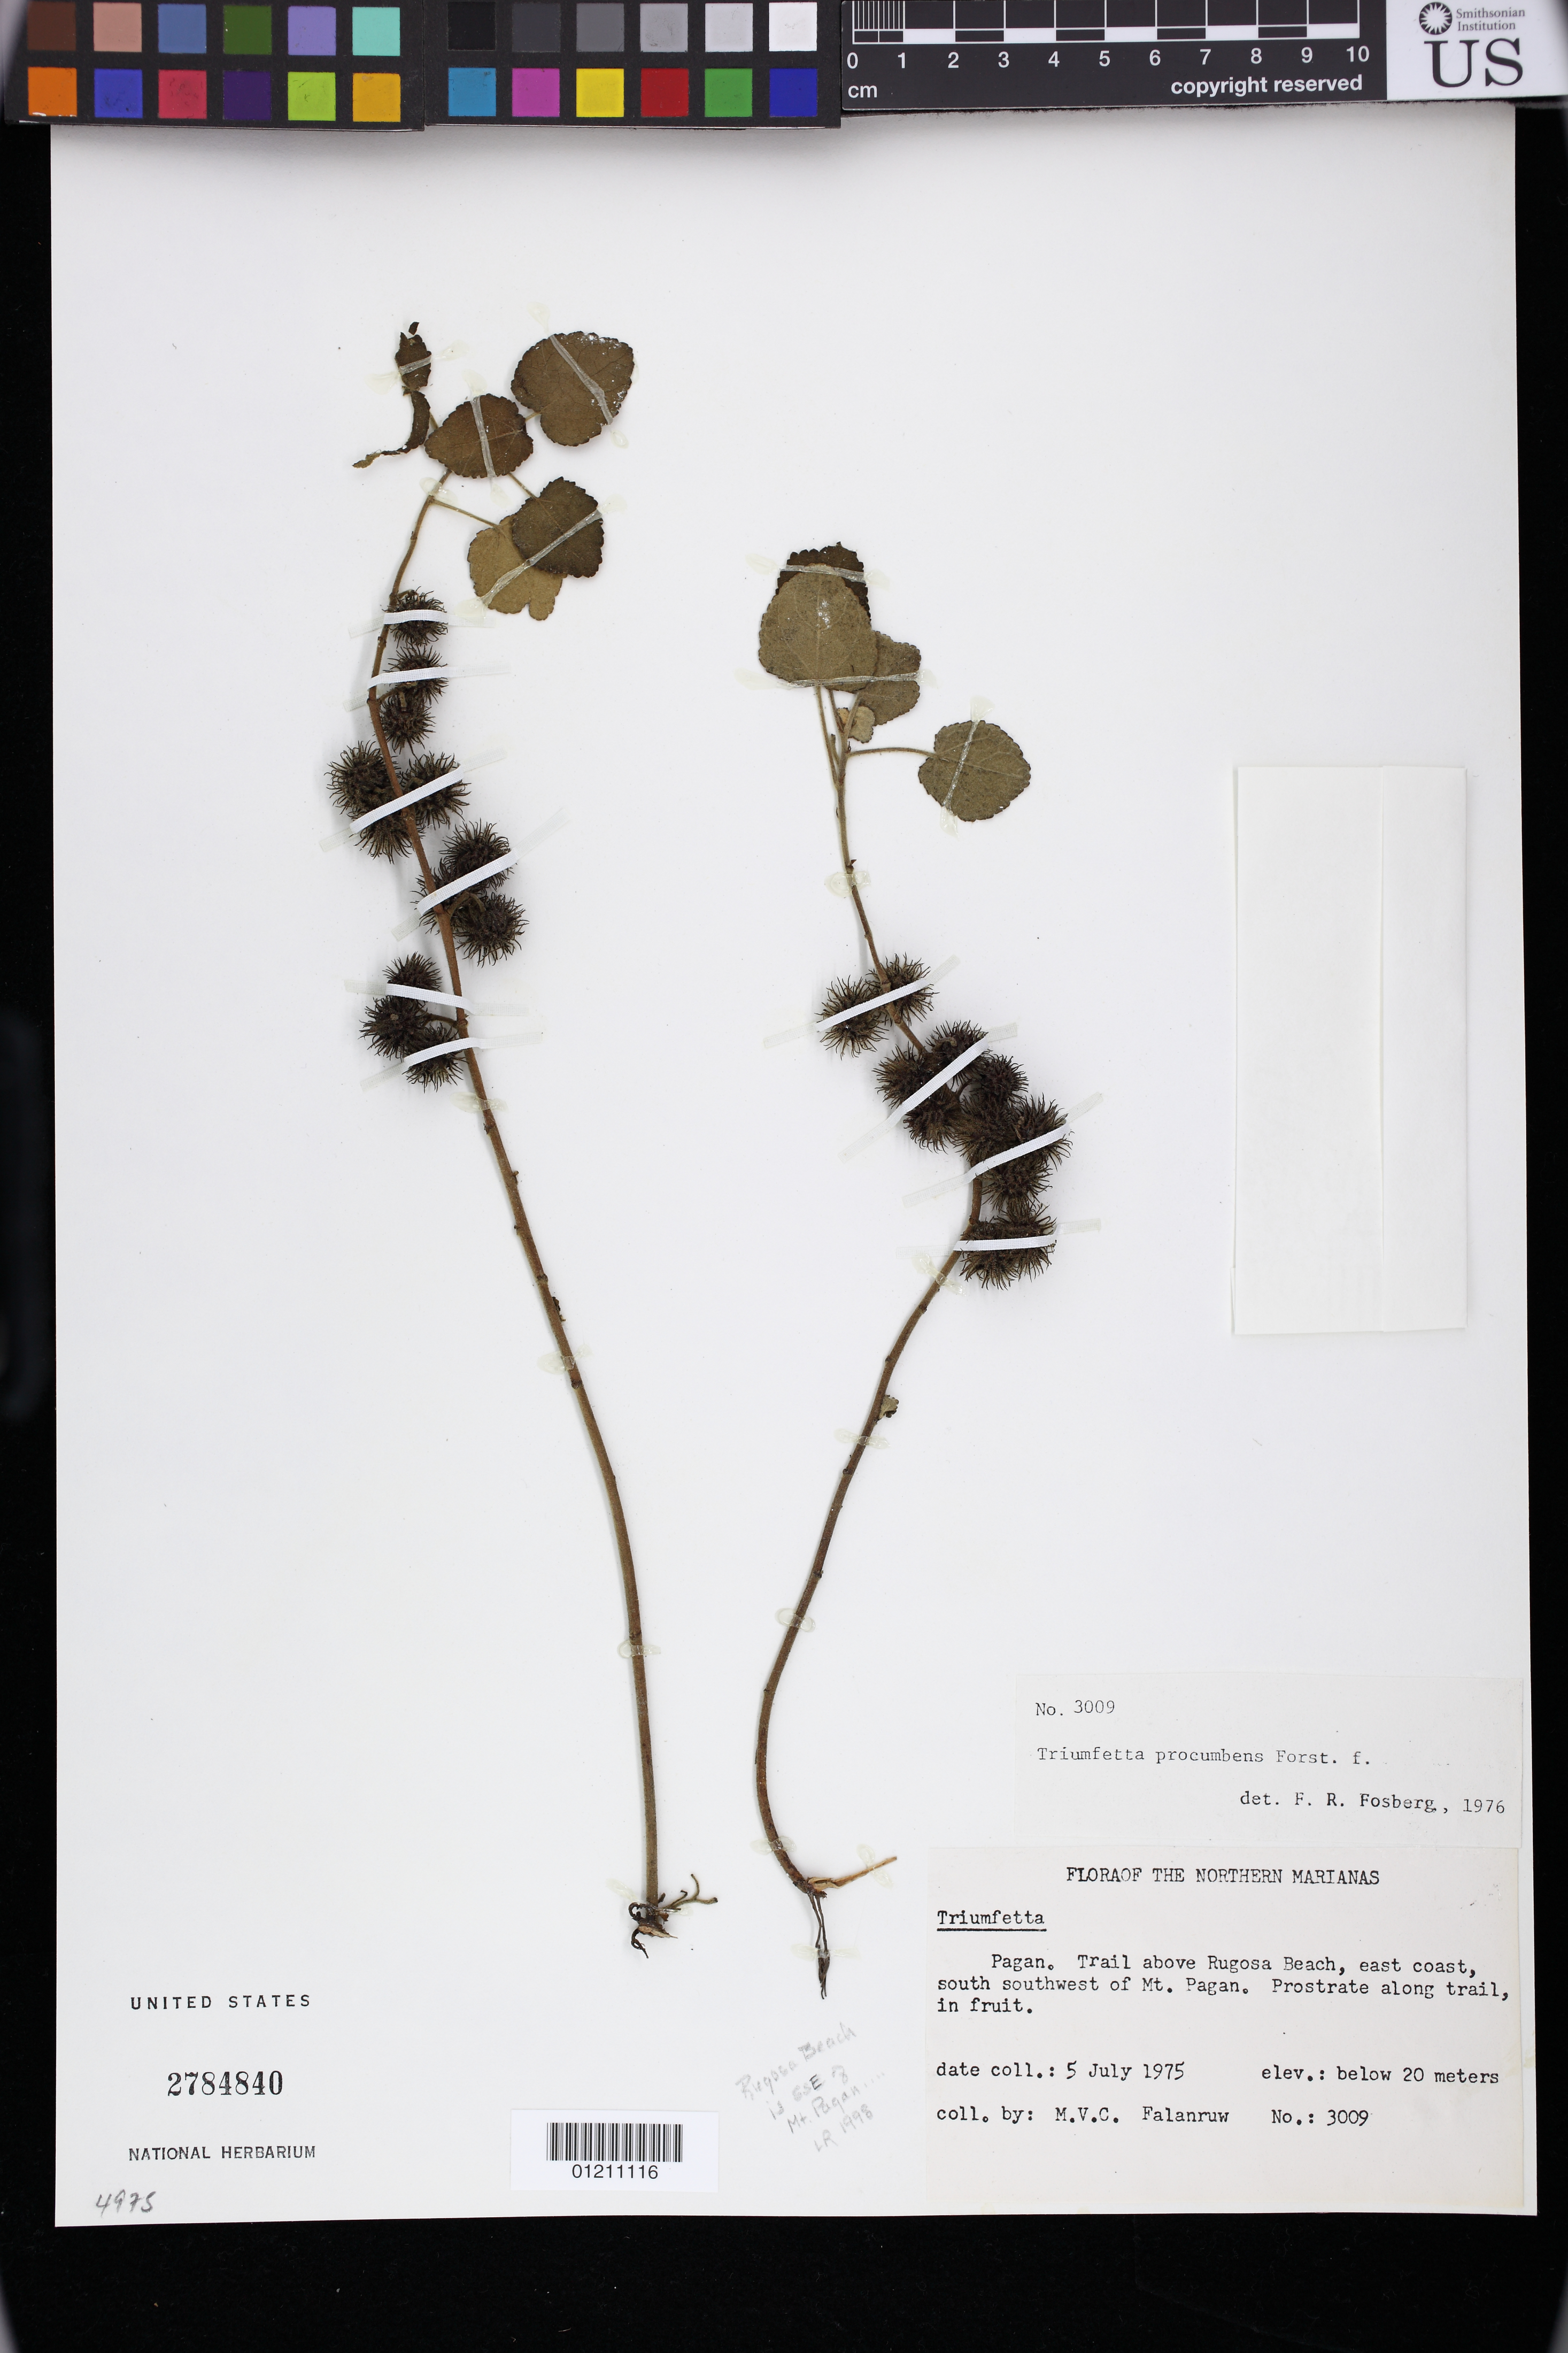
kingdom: Plantae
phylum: Tracheophyta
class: Magnoliopsida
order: Malvales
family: Malvaceae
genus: Triumfetta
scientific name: Triumfetta procumbens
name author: G. Forst.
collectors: M. V. Falanruw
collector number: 3009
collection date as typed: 07 May 1975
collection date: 1975-05-07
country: Northern Mariana Islands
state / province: Northern Islands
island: Pagan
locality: Pagan. Trail above Rugosa Beach, east coast, southwest of Mt Pagan.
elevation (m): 20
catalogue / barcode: US 2784840